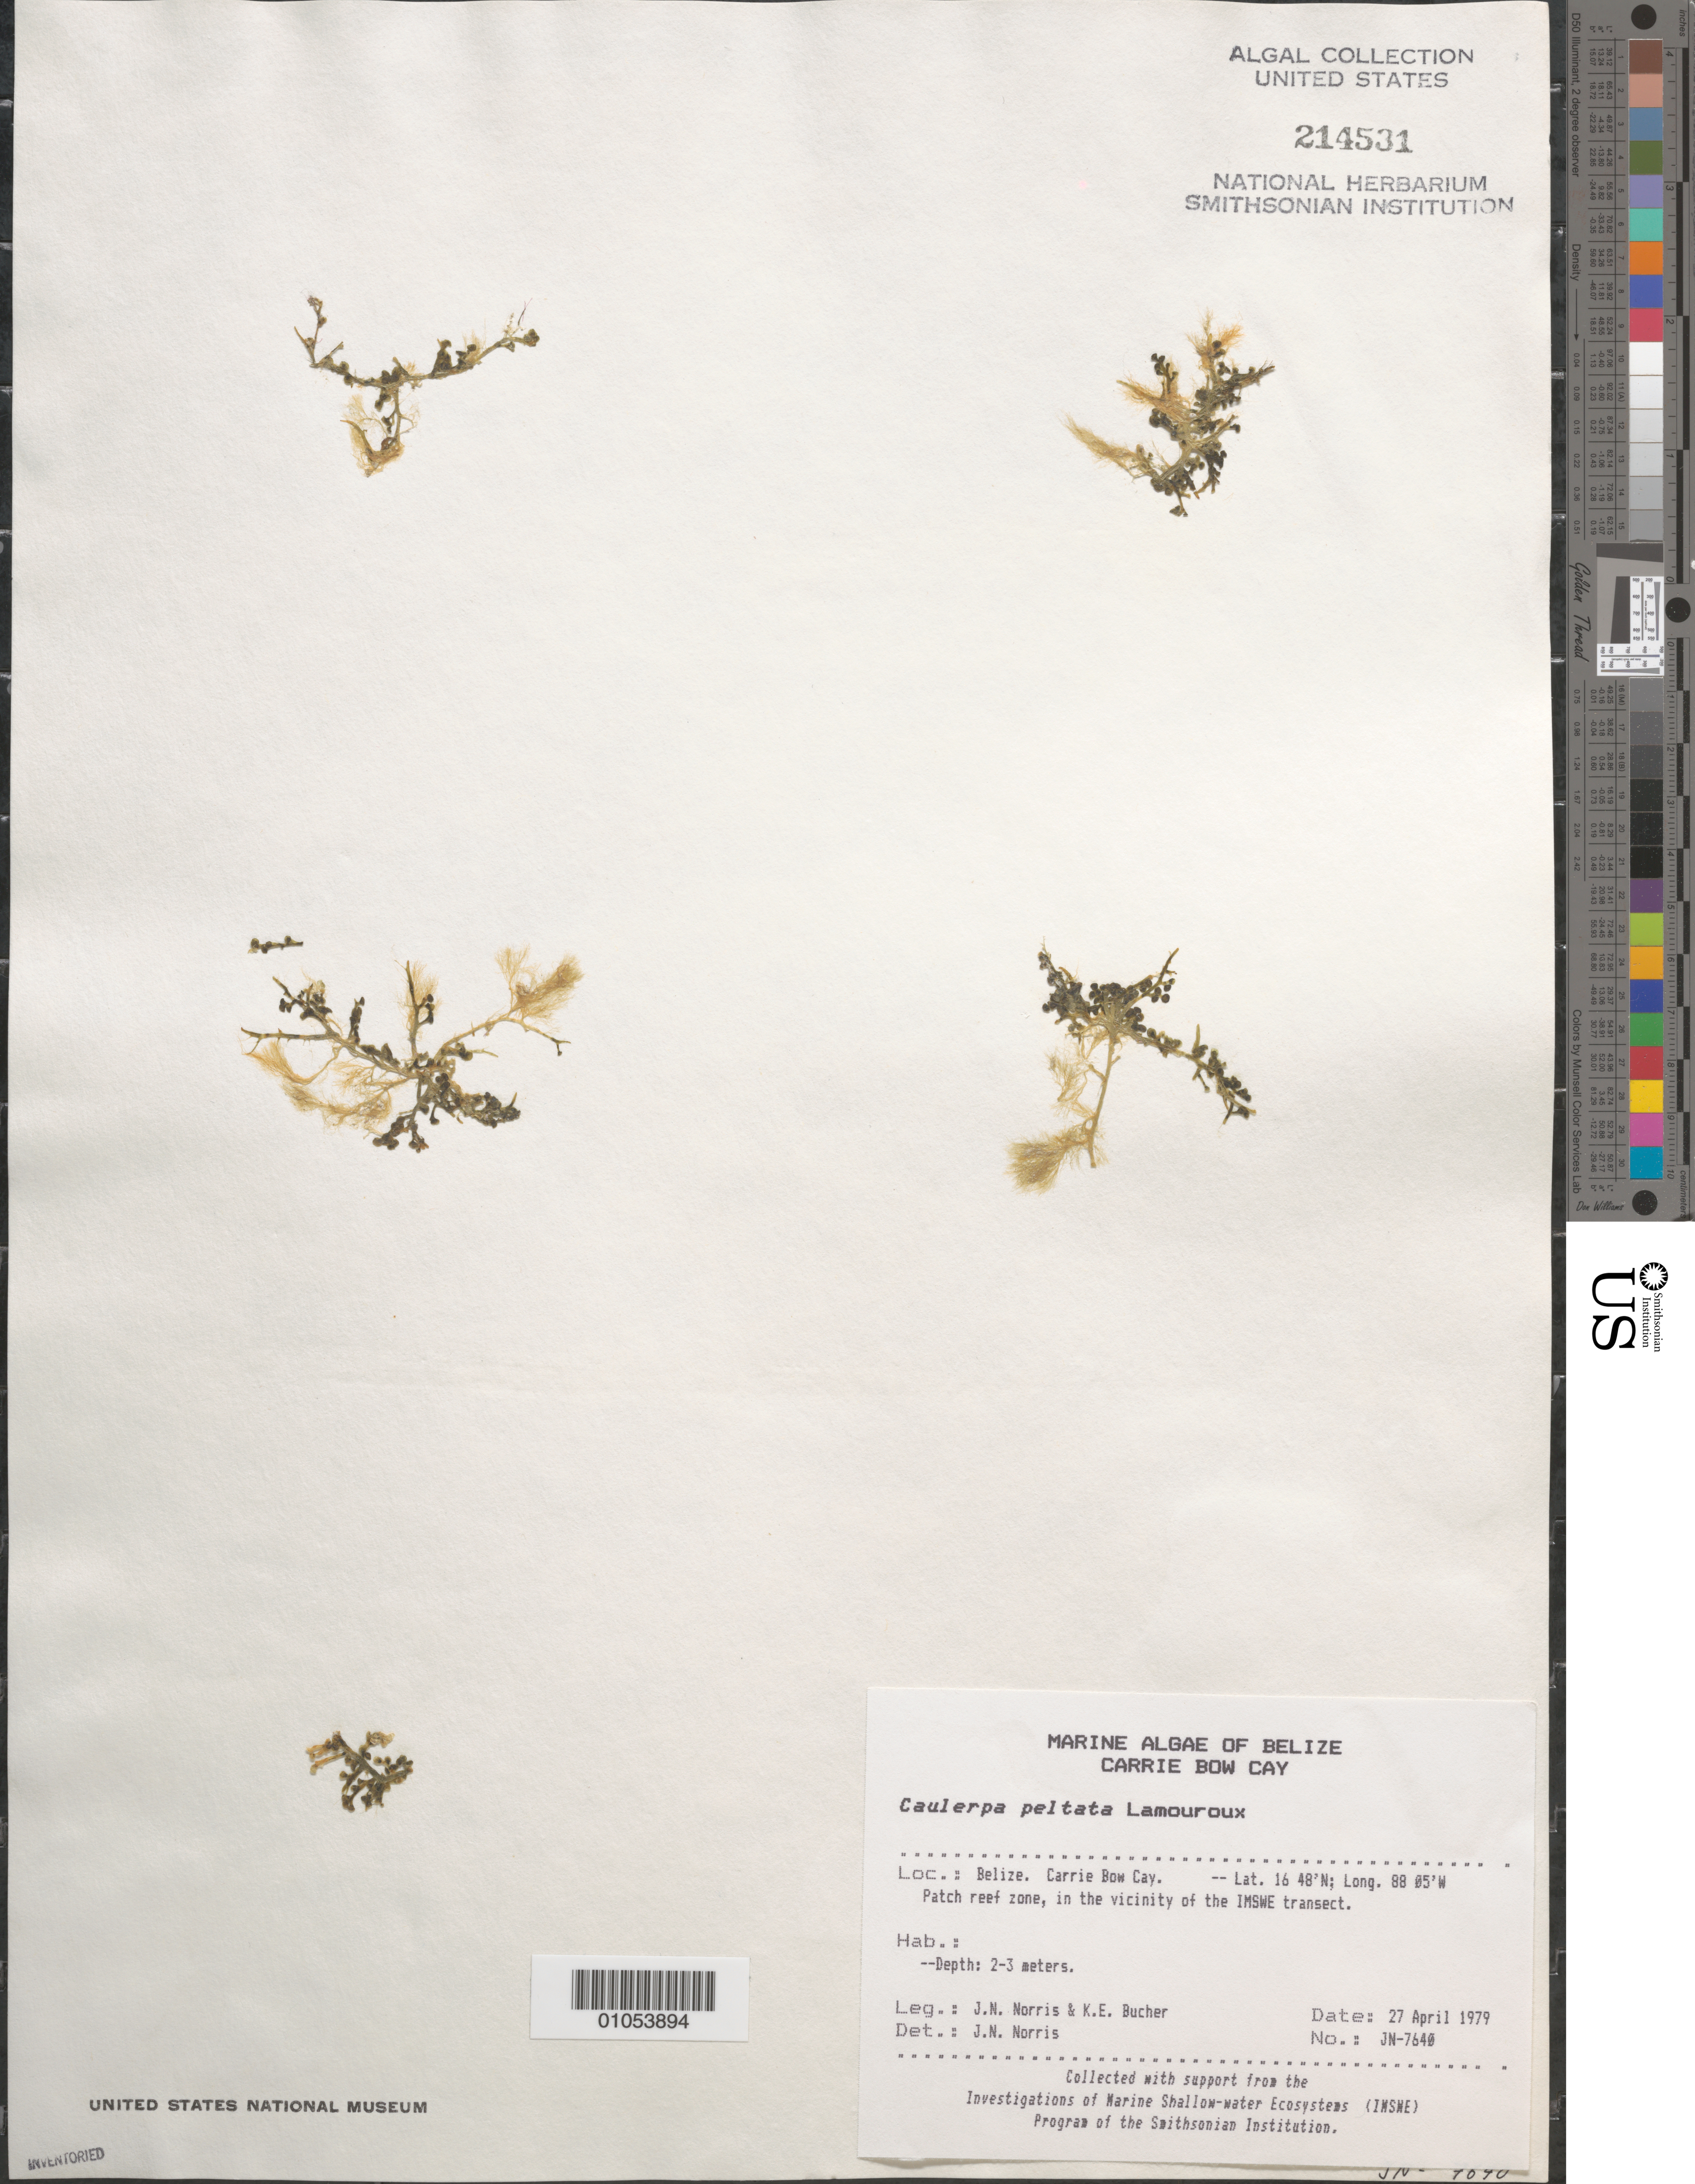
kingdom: Plantae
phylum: Chlorophyta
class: Ulvophyceae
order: Ulvales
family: Ulvaceae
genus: Ulva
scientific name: Ulva linza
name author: L.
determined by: Algae name updating Project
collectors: J. N. Norris & K. E. Bucher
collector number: JN-7640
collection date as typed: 27 Apr 1979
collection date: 1979-04-27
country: Belize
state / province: Stann Creek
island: Carrie Bow Cay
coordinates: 16 48'N, 88 05'W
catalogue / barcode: US 214531